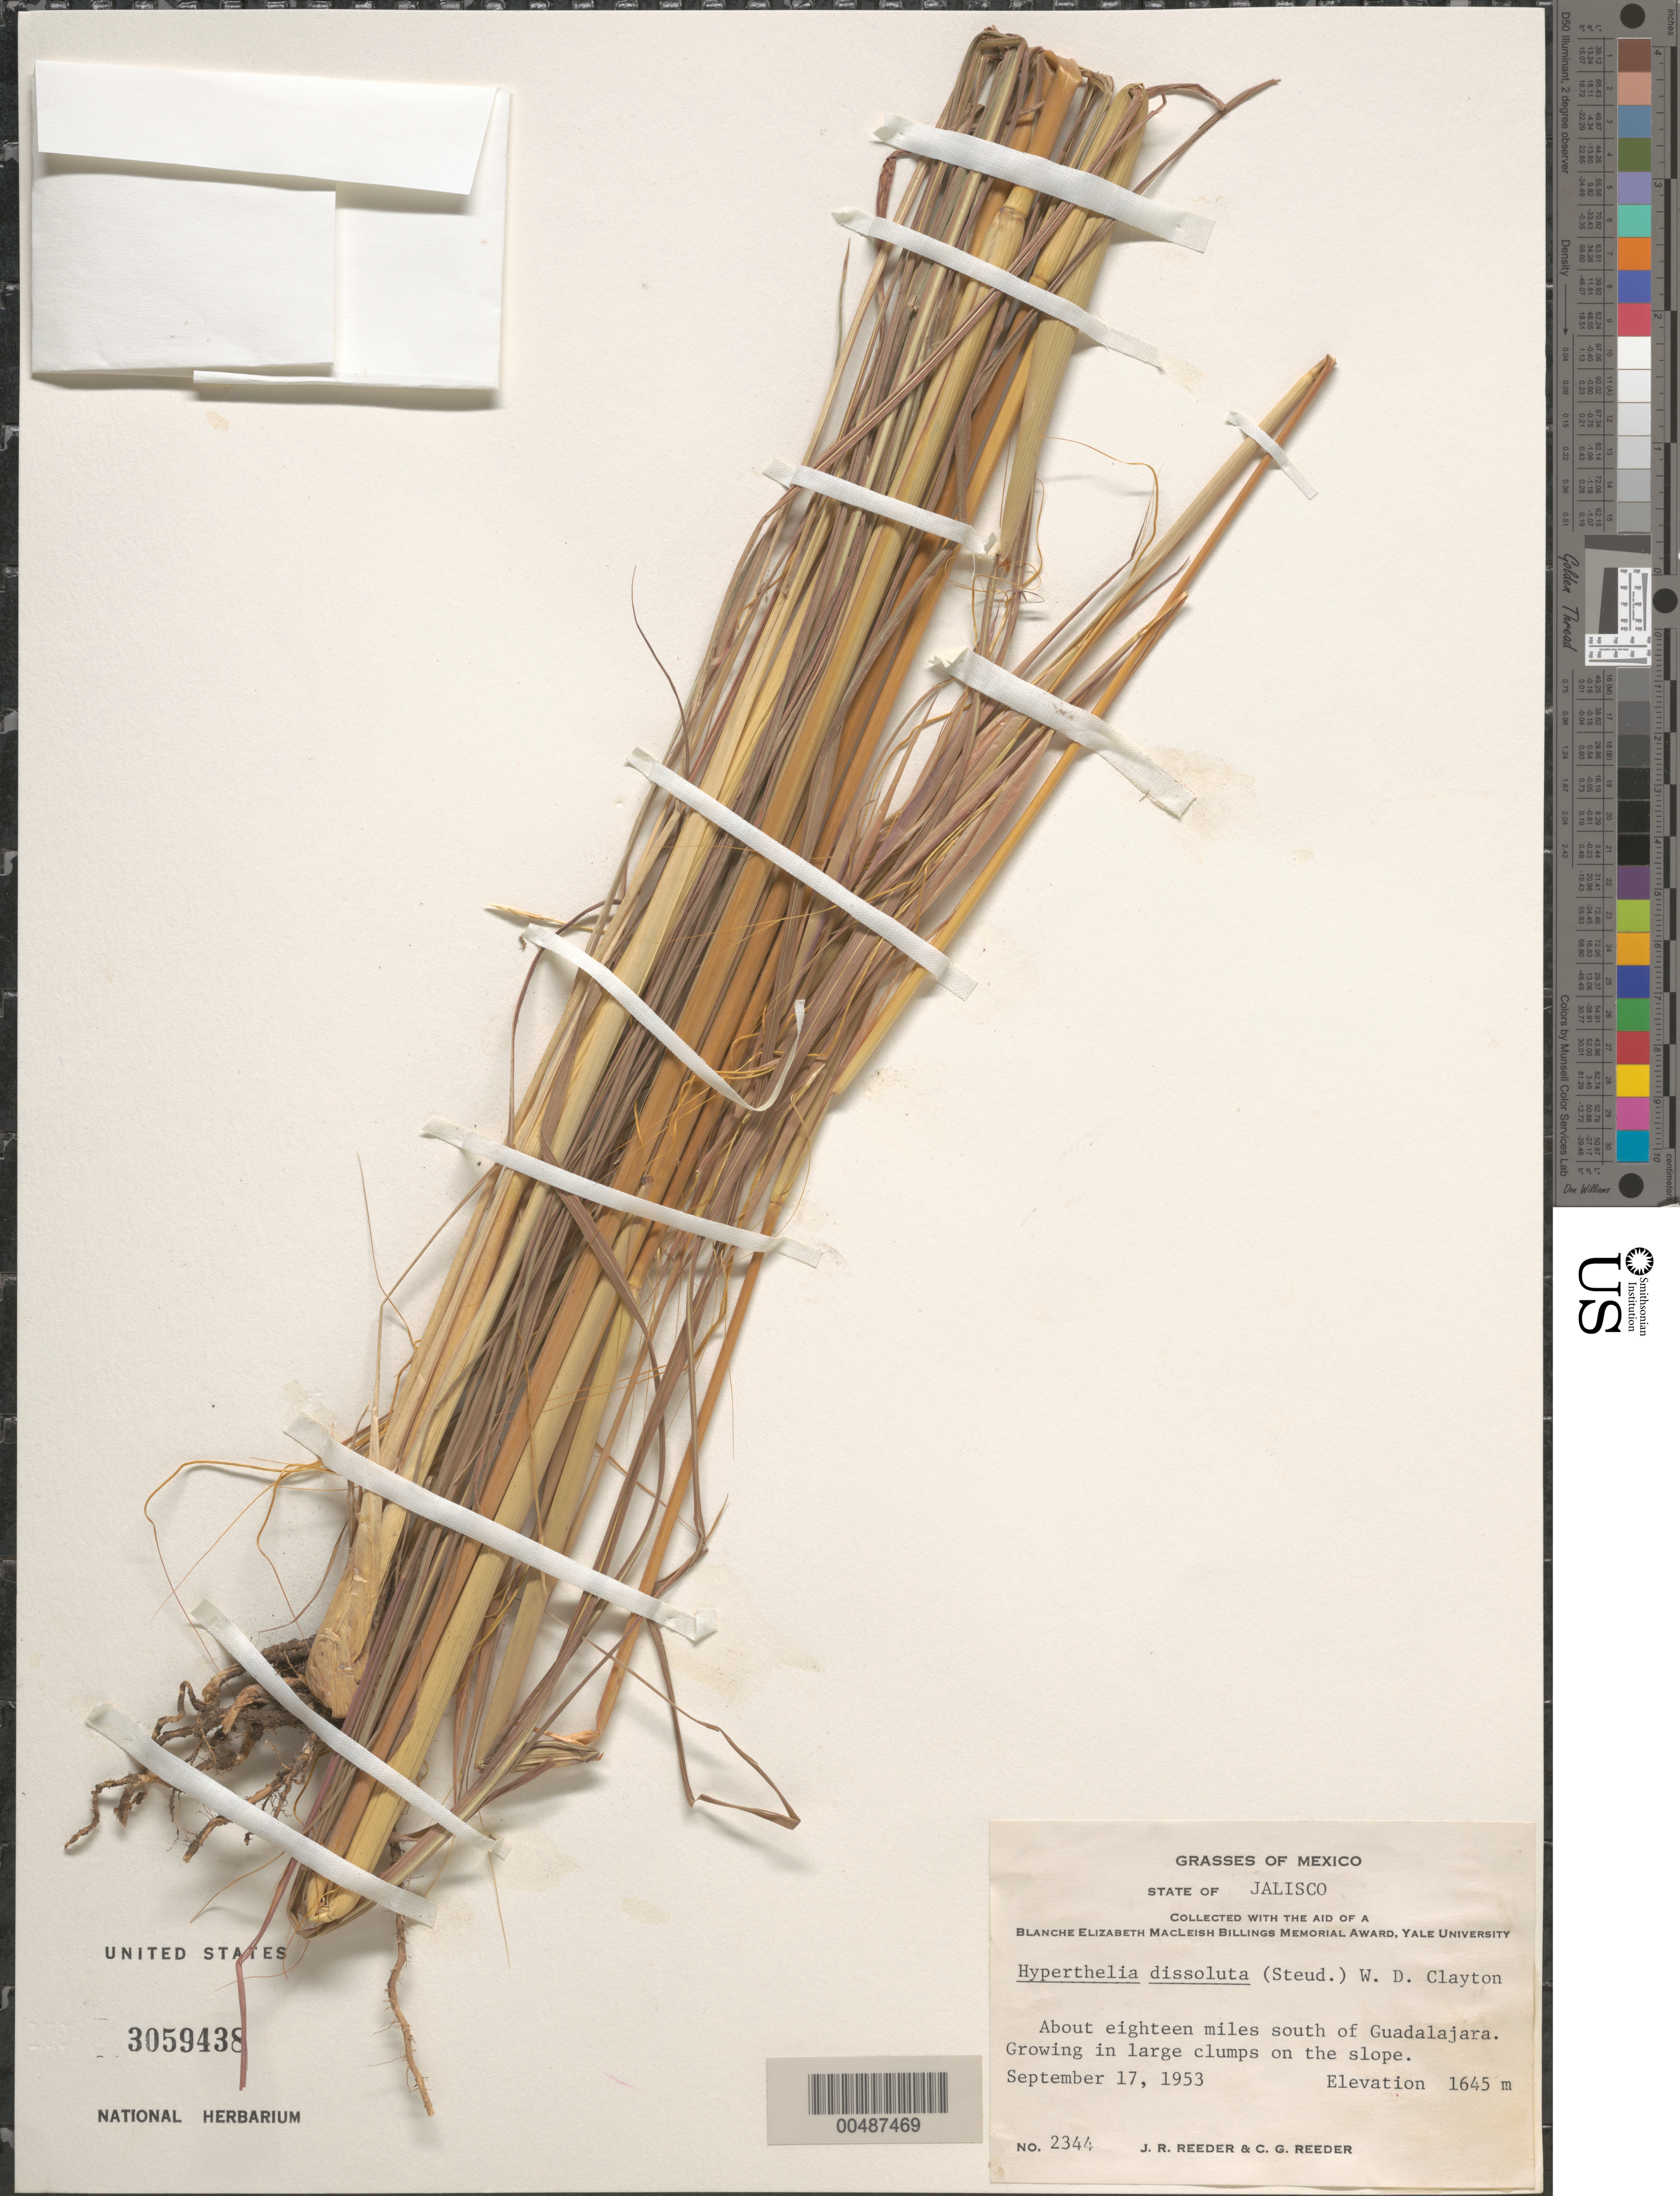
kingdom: Plantae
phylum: Tracheophyta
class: Liliopsida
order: Poales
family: Poaceae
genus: Hyperthelia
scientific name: Hyperthelia dissoluta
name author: (Nees ex Steud.) Clayton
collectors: J. R. Reeder & C. G. Reeder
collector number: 2344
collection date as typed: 17 Sep 1953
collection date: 1953-09-17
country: Mexico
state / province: Jalisco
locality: About 18 mi S of Guadalajara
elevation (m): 1645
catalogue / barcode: US 3059438